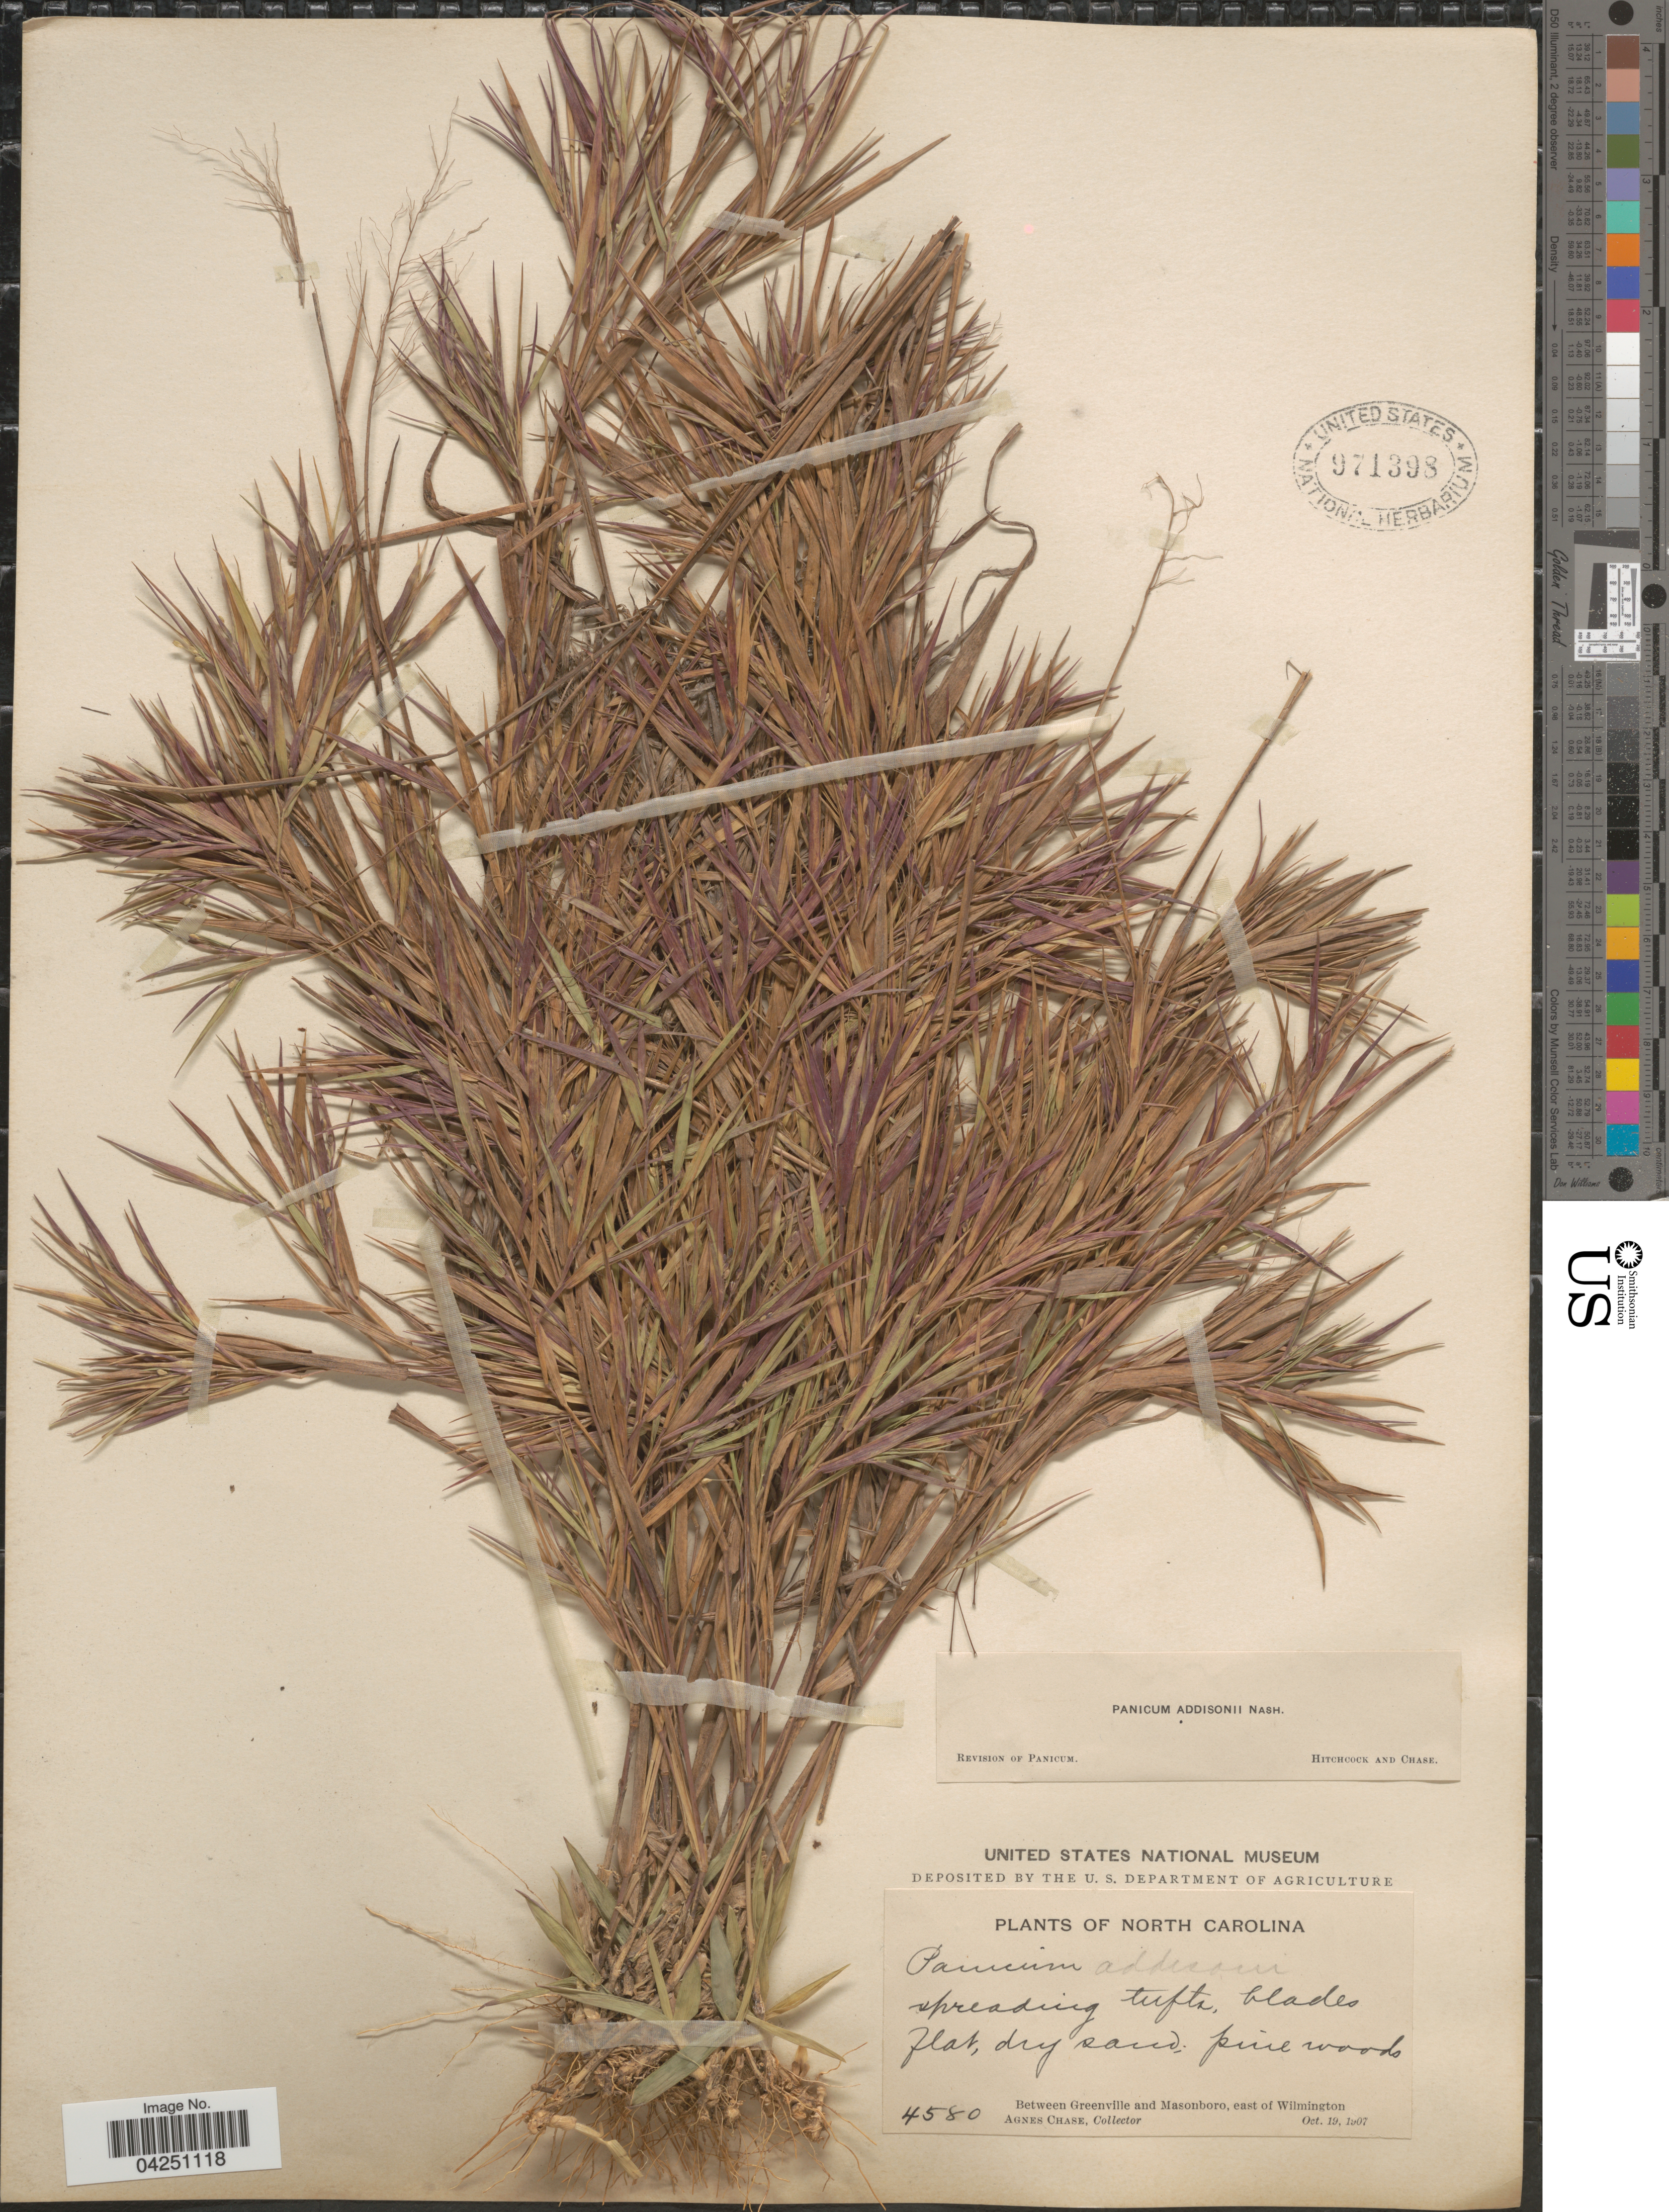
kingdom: Plantae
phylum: Tracheophyta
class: Liliopsida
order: Poales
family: Poaceae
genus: Dichanthelium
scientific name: Dichanthelium acuminatum var. acuminatum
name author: (Sw.) Gould & C.A. Clark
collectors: A. Chase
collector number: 4580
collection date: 1907-10-19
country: United States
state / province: North Carolina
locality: Between Greenville and Masonboro, east of Wilmington.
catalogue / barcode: US 971398